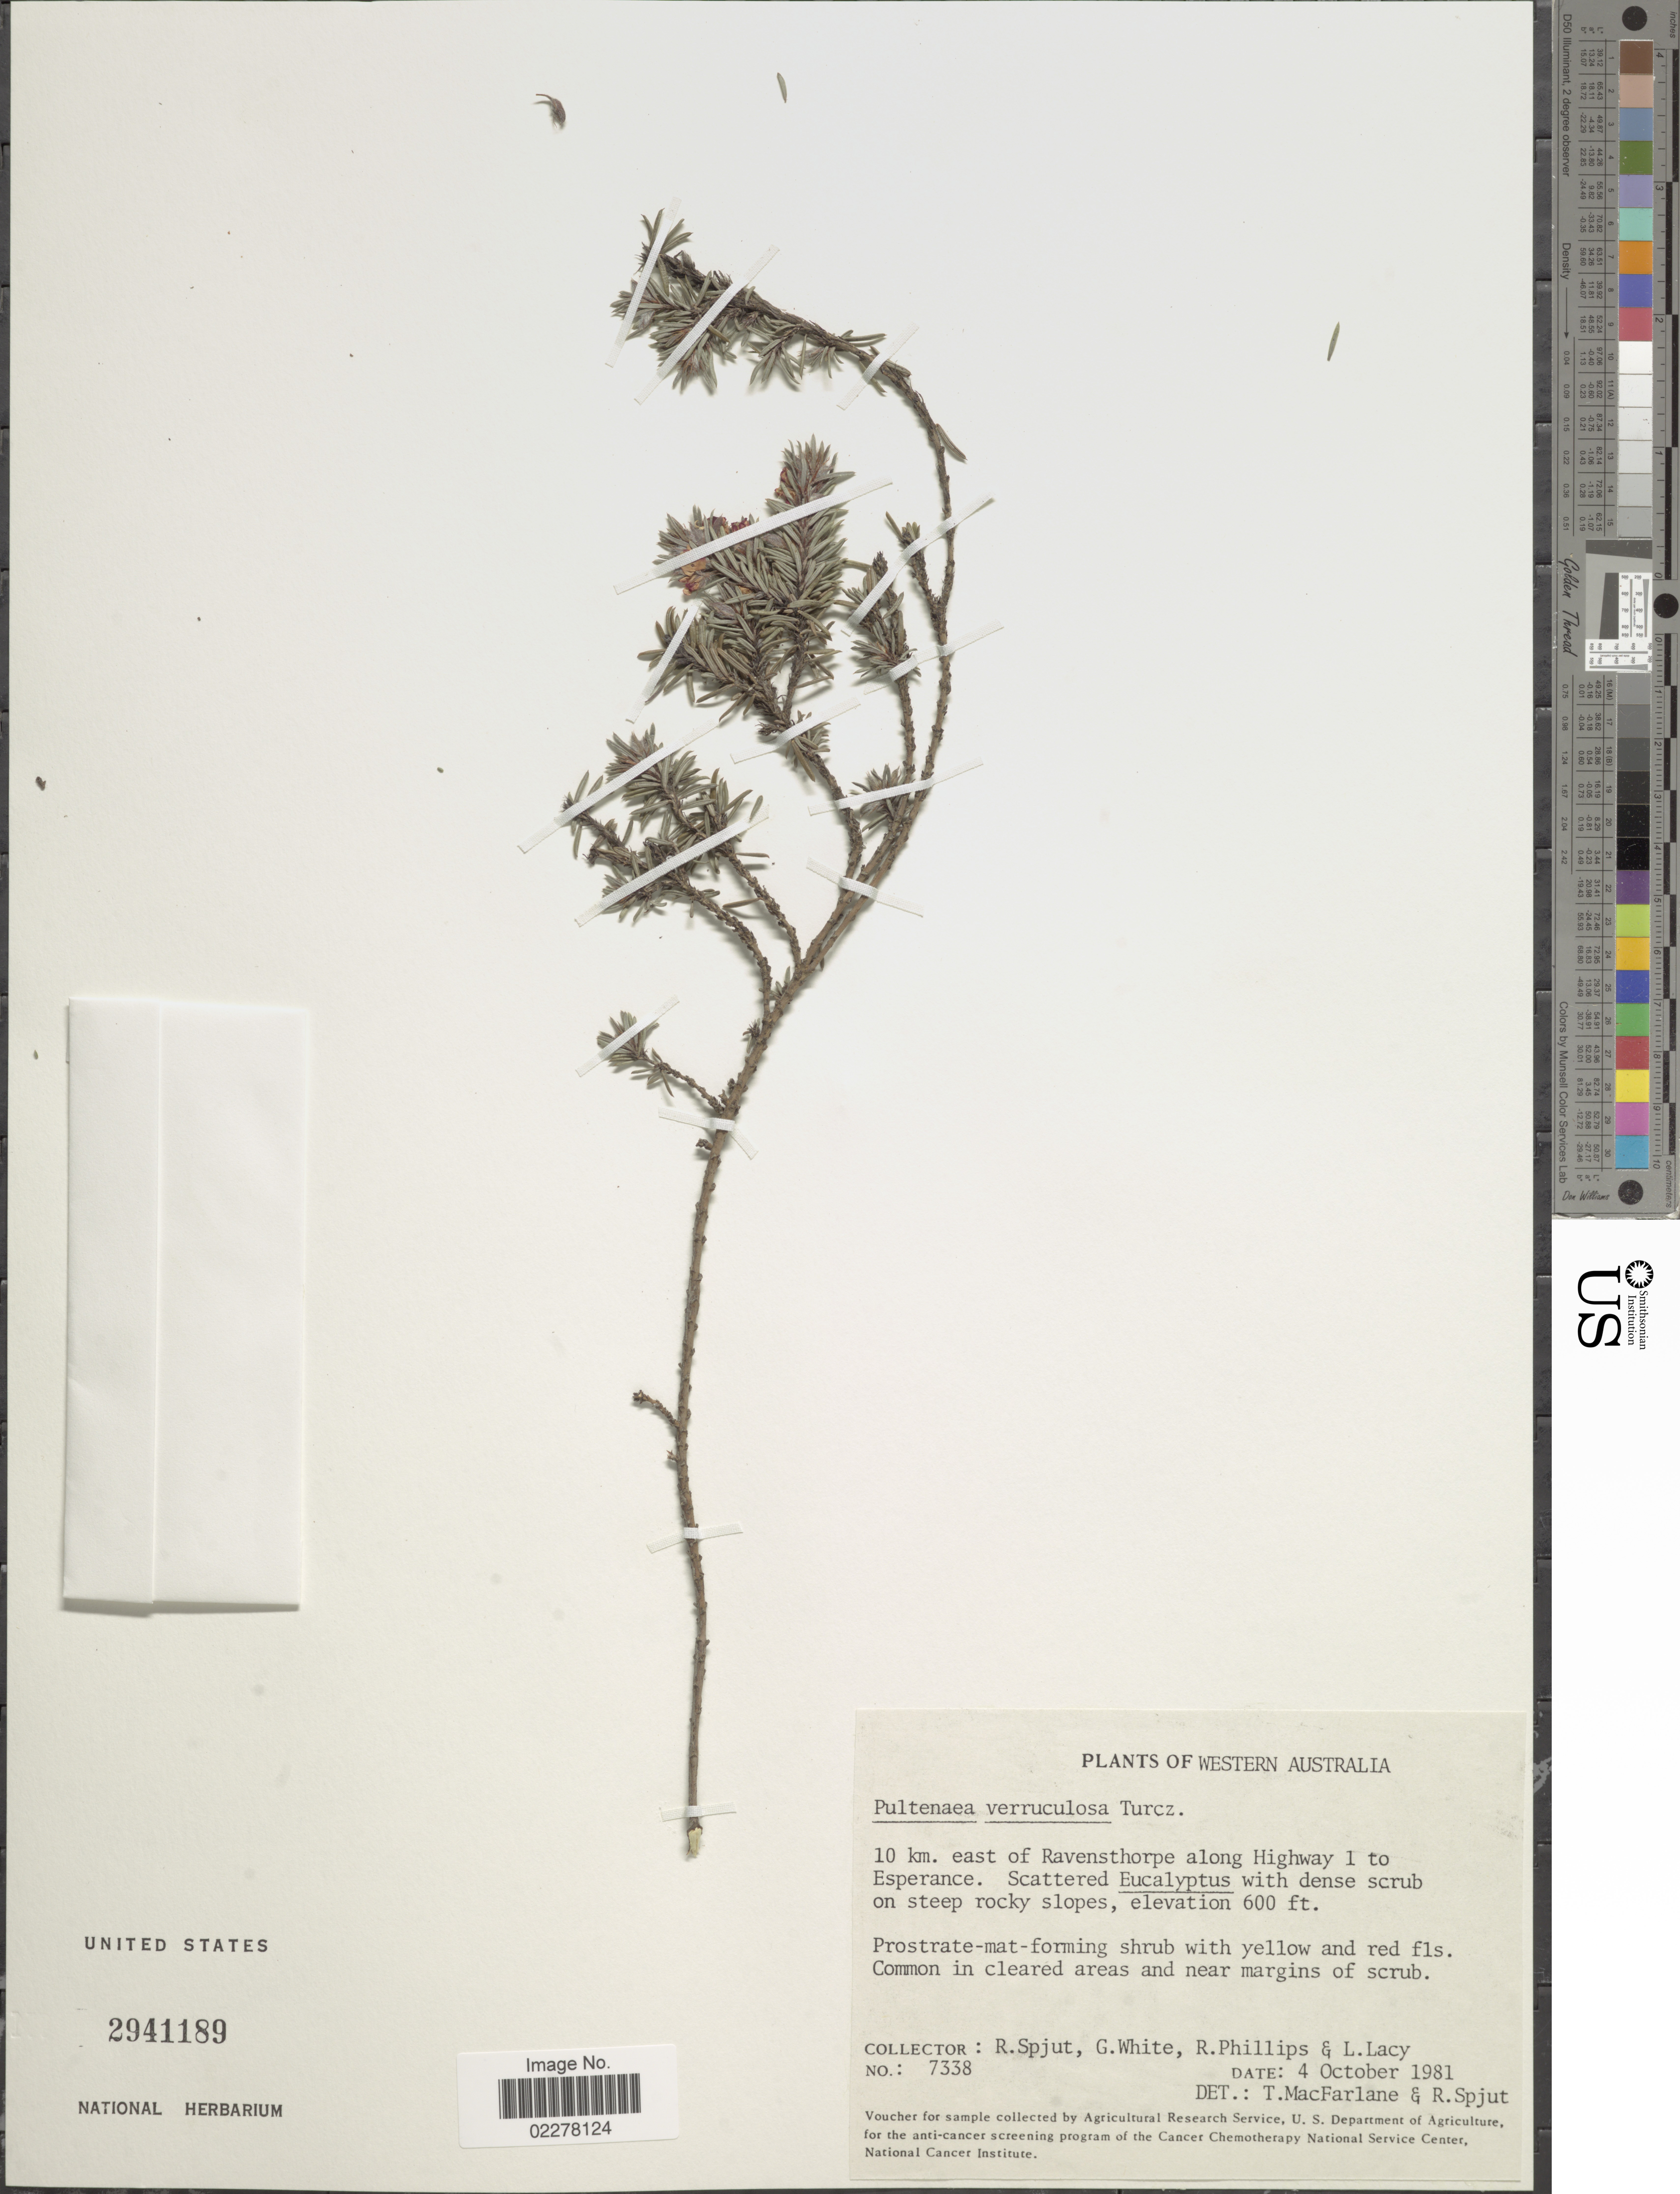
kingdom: Plantae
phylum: Tracheophyta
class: Magnoliopsida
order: Fabales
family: Fabaceae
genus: Pultenaea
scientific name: Pultenaea verruculosa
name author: Turcz.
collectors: R. Spjut, G. White, R. Phillips & L. Lacy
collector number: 7338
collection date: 1981-10-04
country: Australia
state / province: Western Australia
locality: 10 km. east of Ravensthorpe along Highway 1 to Esperance.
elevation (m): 183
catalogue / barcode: US 2941189